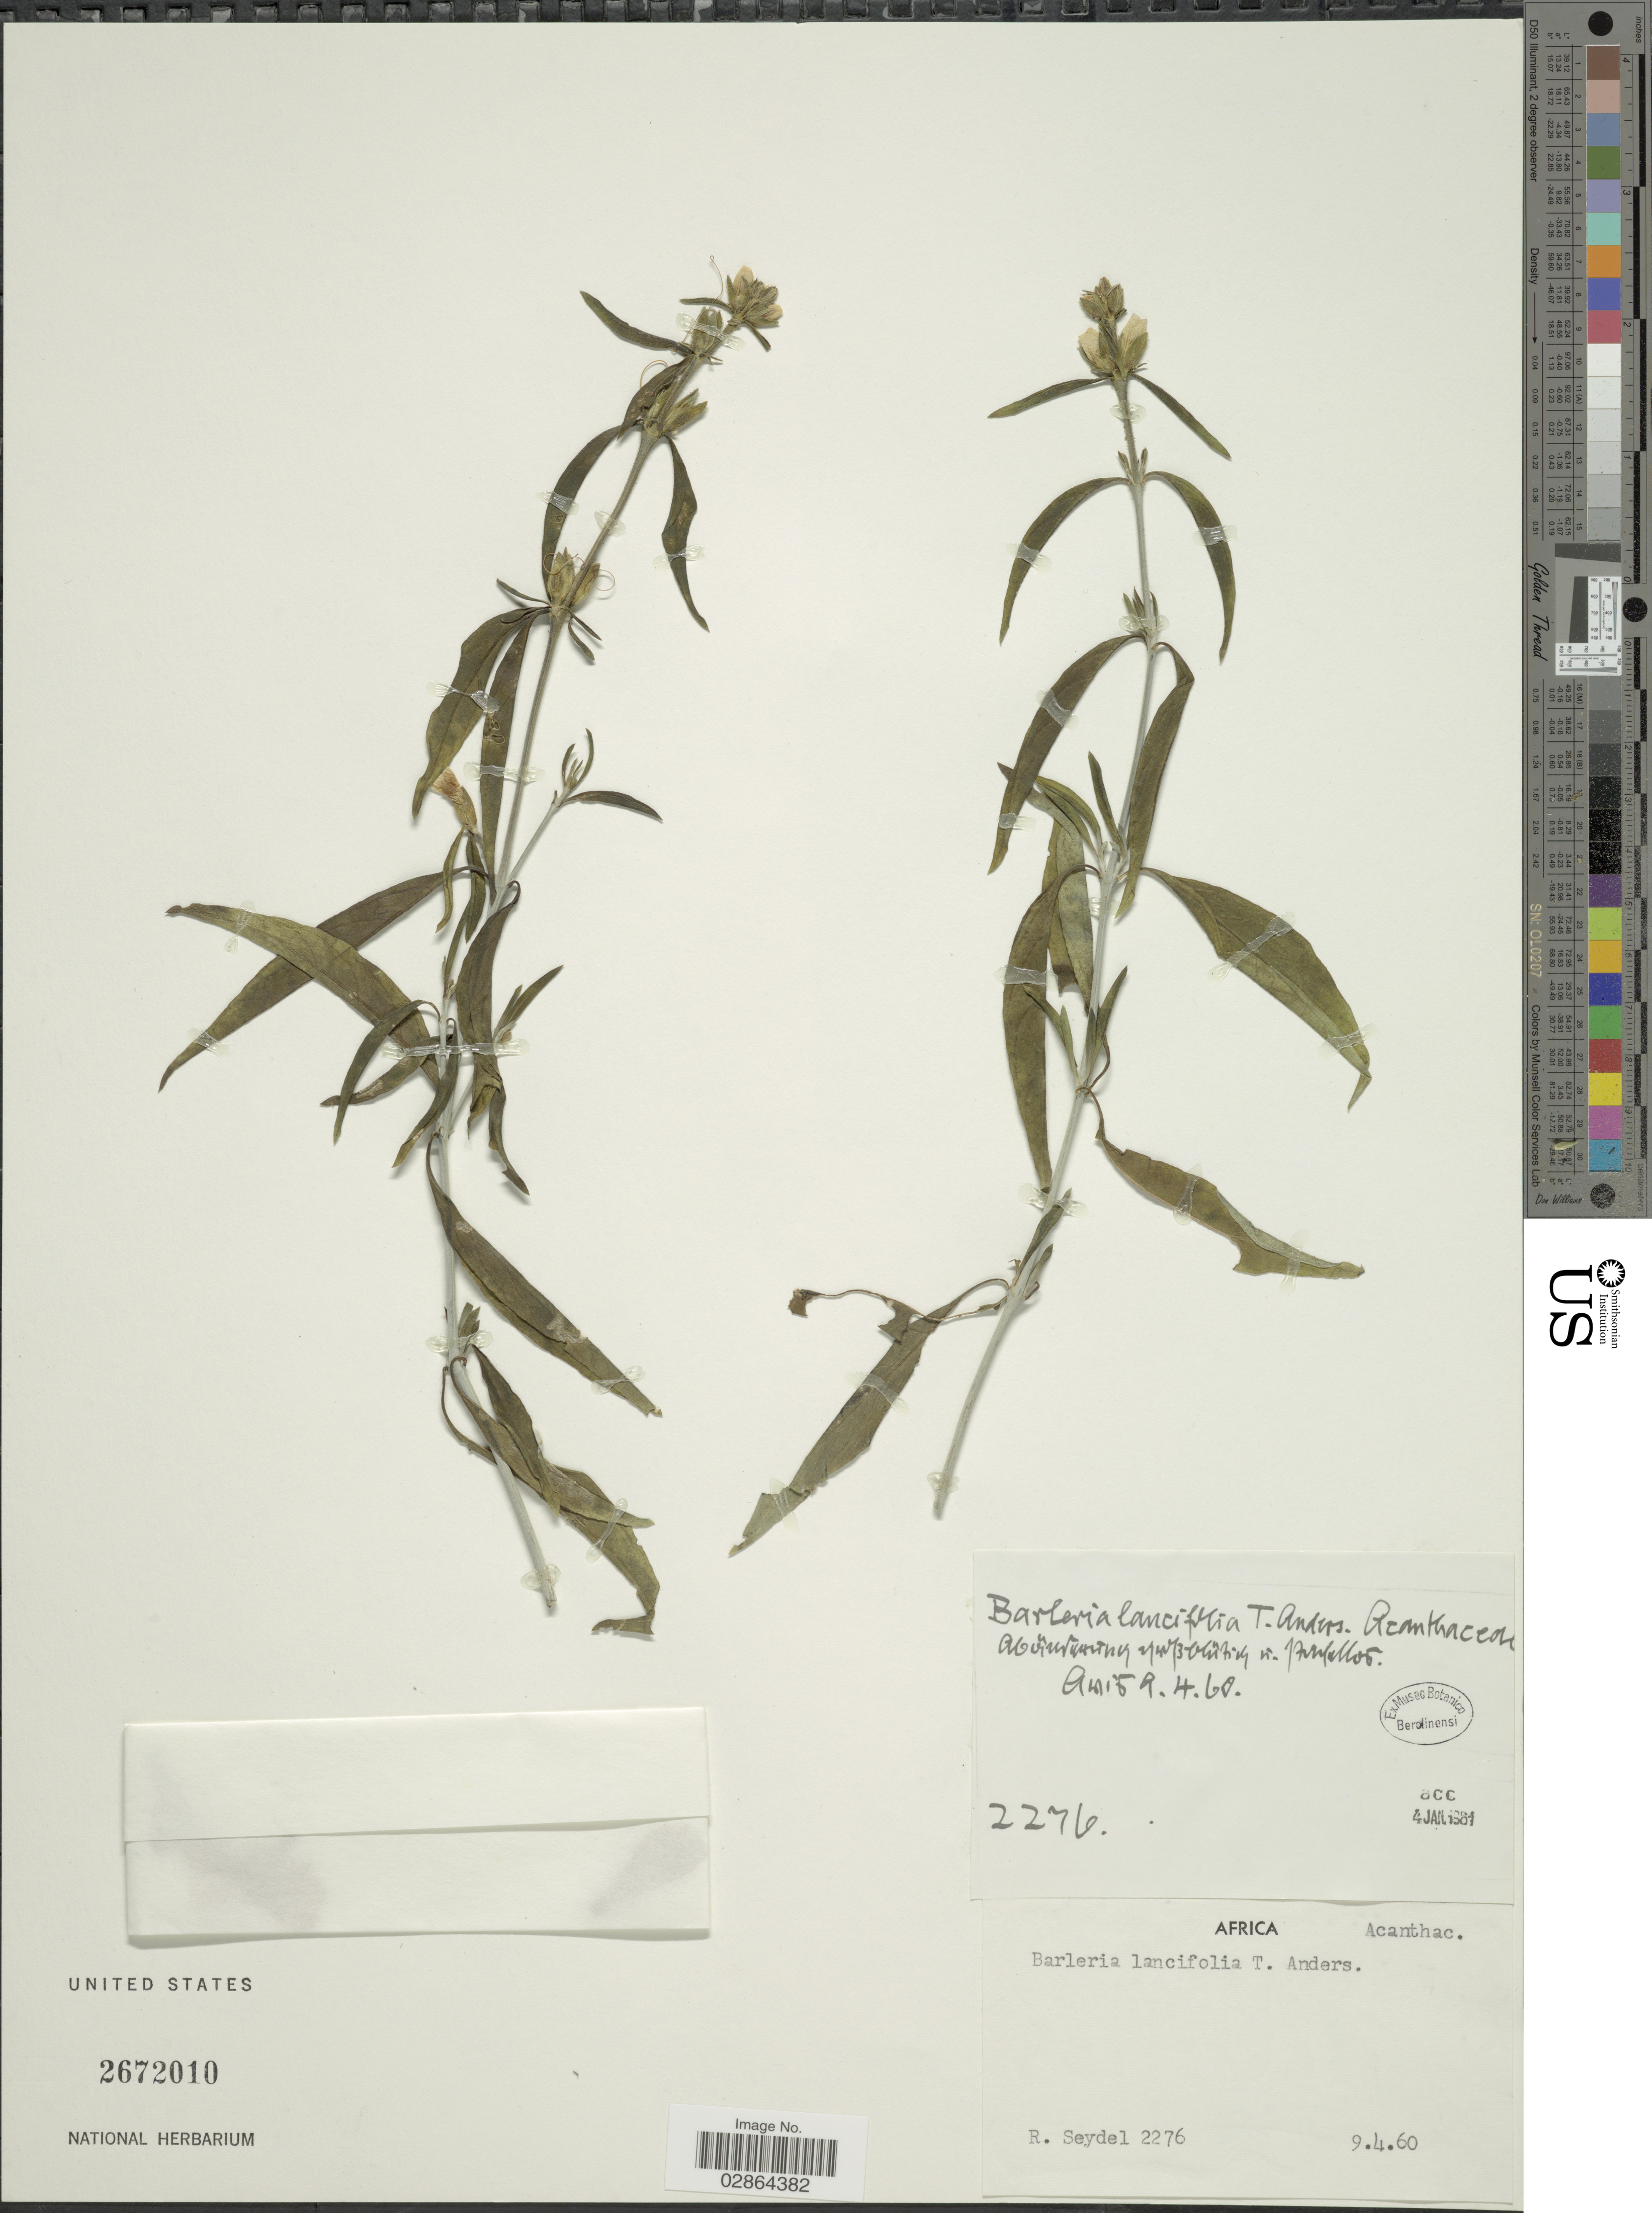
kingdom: Plantae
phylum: Tracheophyta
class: Magnoliopsida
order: Lamiales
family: Acanthaceae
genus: Barleria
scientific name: Barleria lancifolia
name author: T. Anderson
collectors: R. Seydel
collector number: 2276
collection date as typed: Transcribed d/m/y: 9/4/60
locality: Africa.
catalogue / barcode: US 2672010